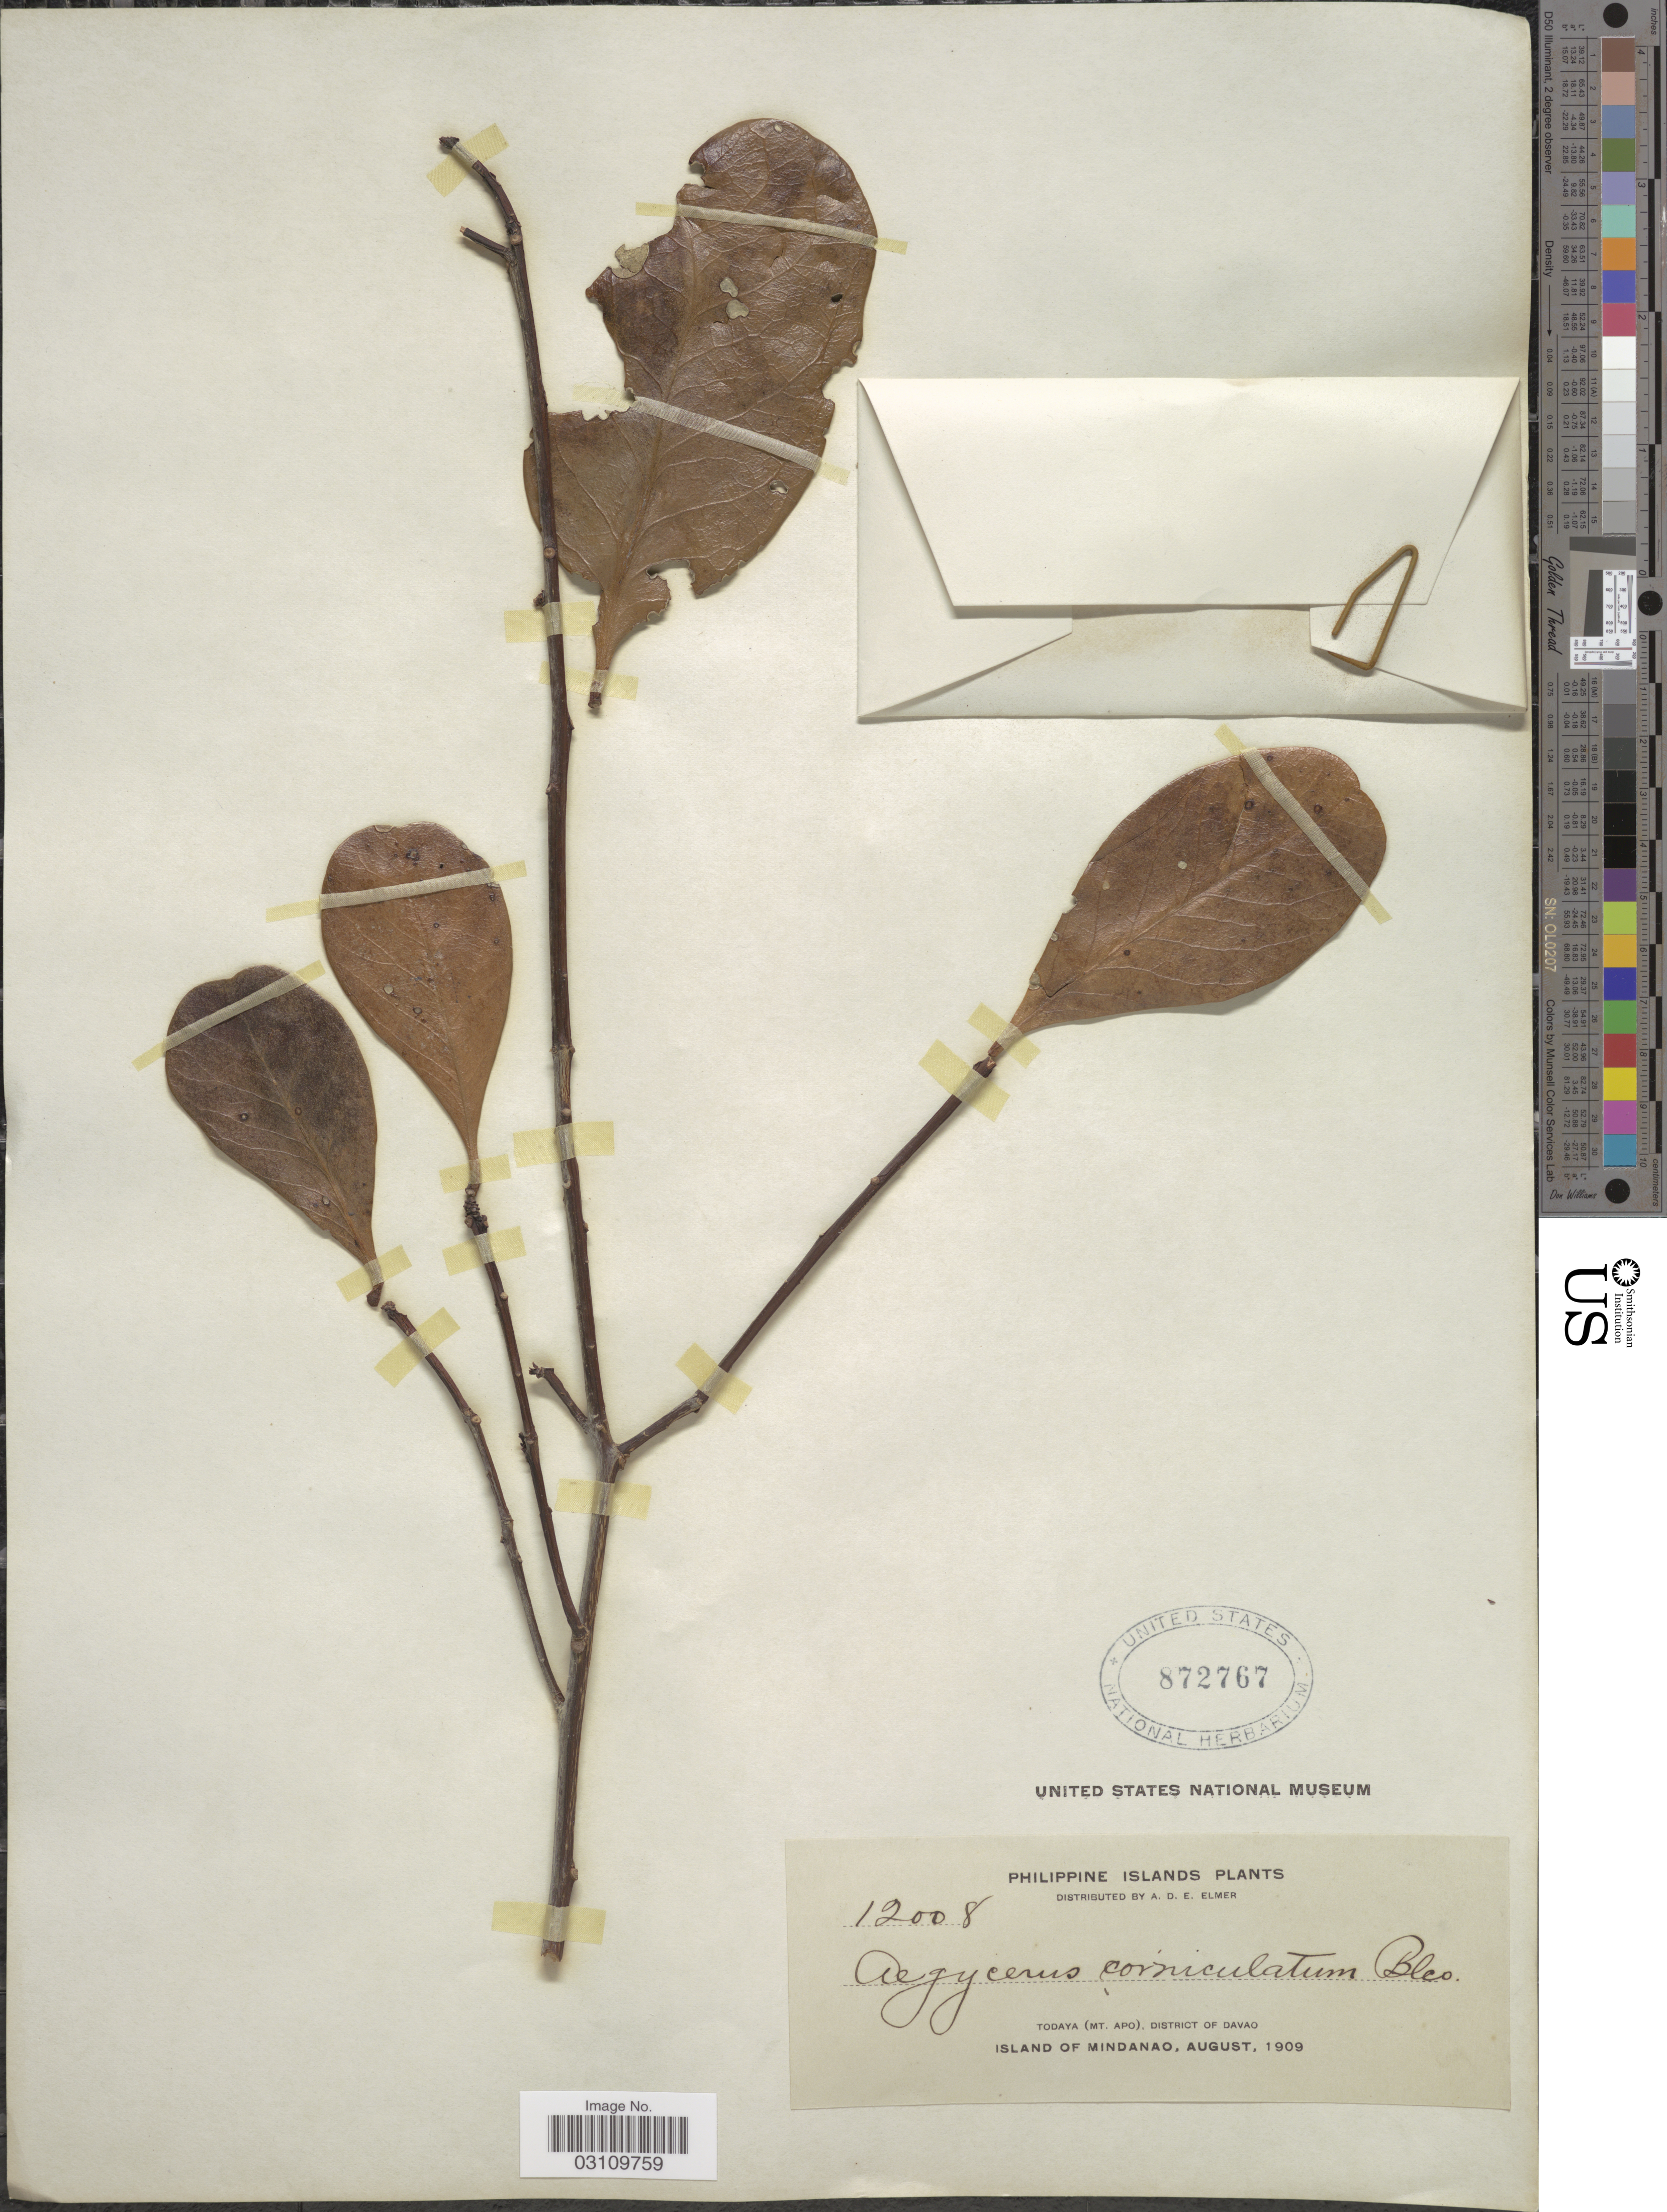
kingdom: Plantae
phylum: Tracheophyta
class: Magnoliopsida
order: Ericales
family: Primulaceae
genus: Aegiceras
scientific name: Aegiceras corniculatum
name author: (L.) Blanco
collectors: A. D. E. Elmer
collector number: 12008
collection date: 1909-08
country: Philippines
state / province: Davao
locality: Todaya (Mt. Apo), District of Davao, Island of Mindanao.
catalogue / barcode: US 872767